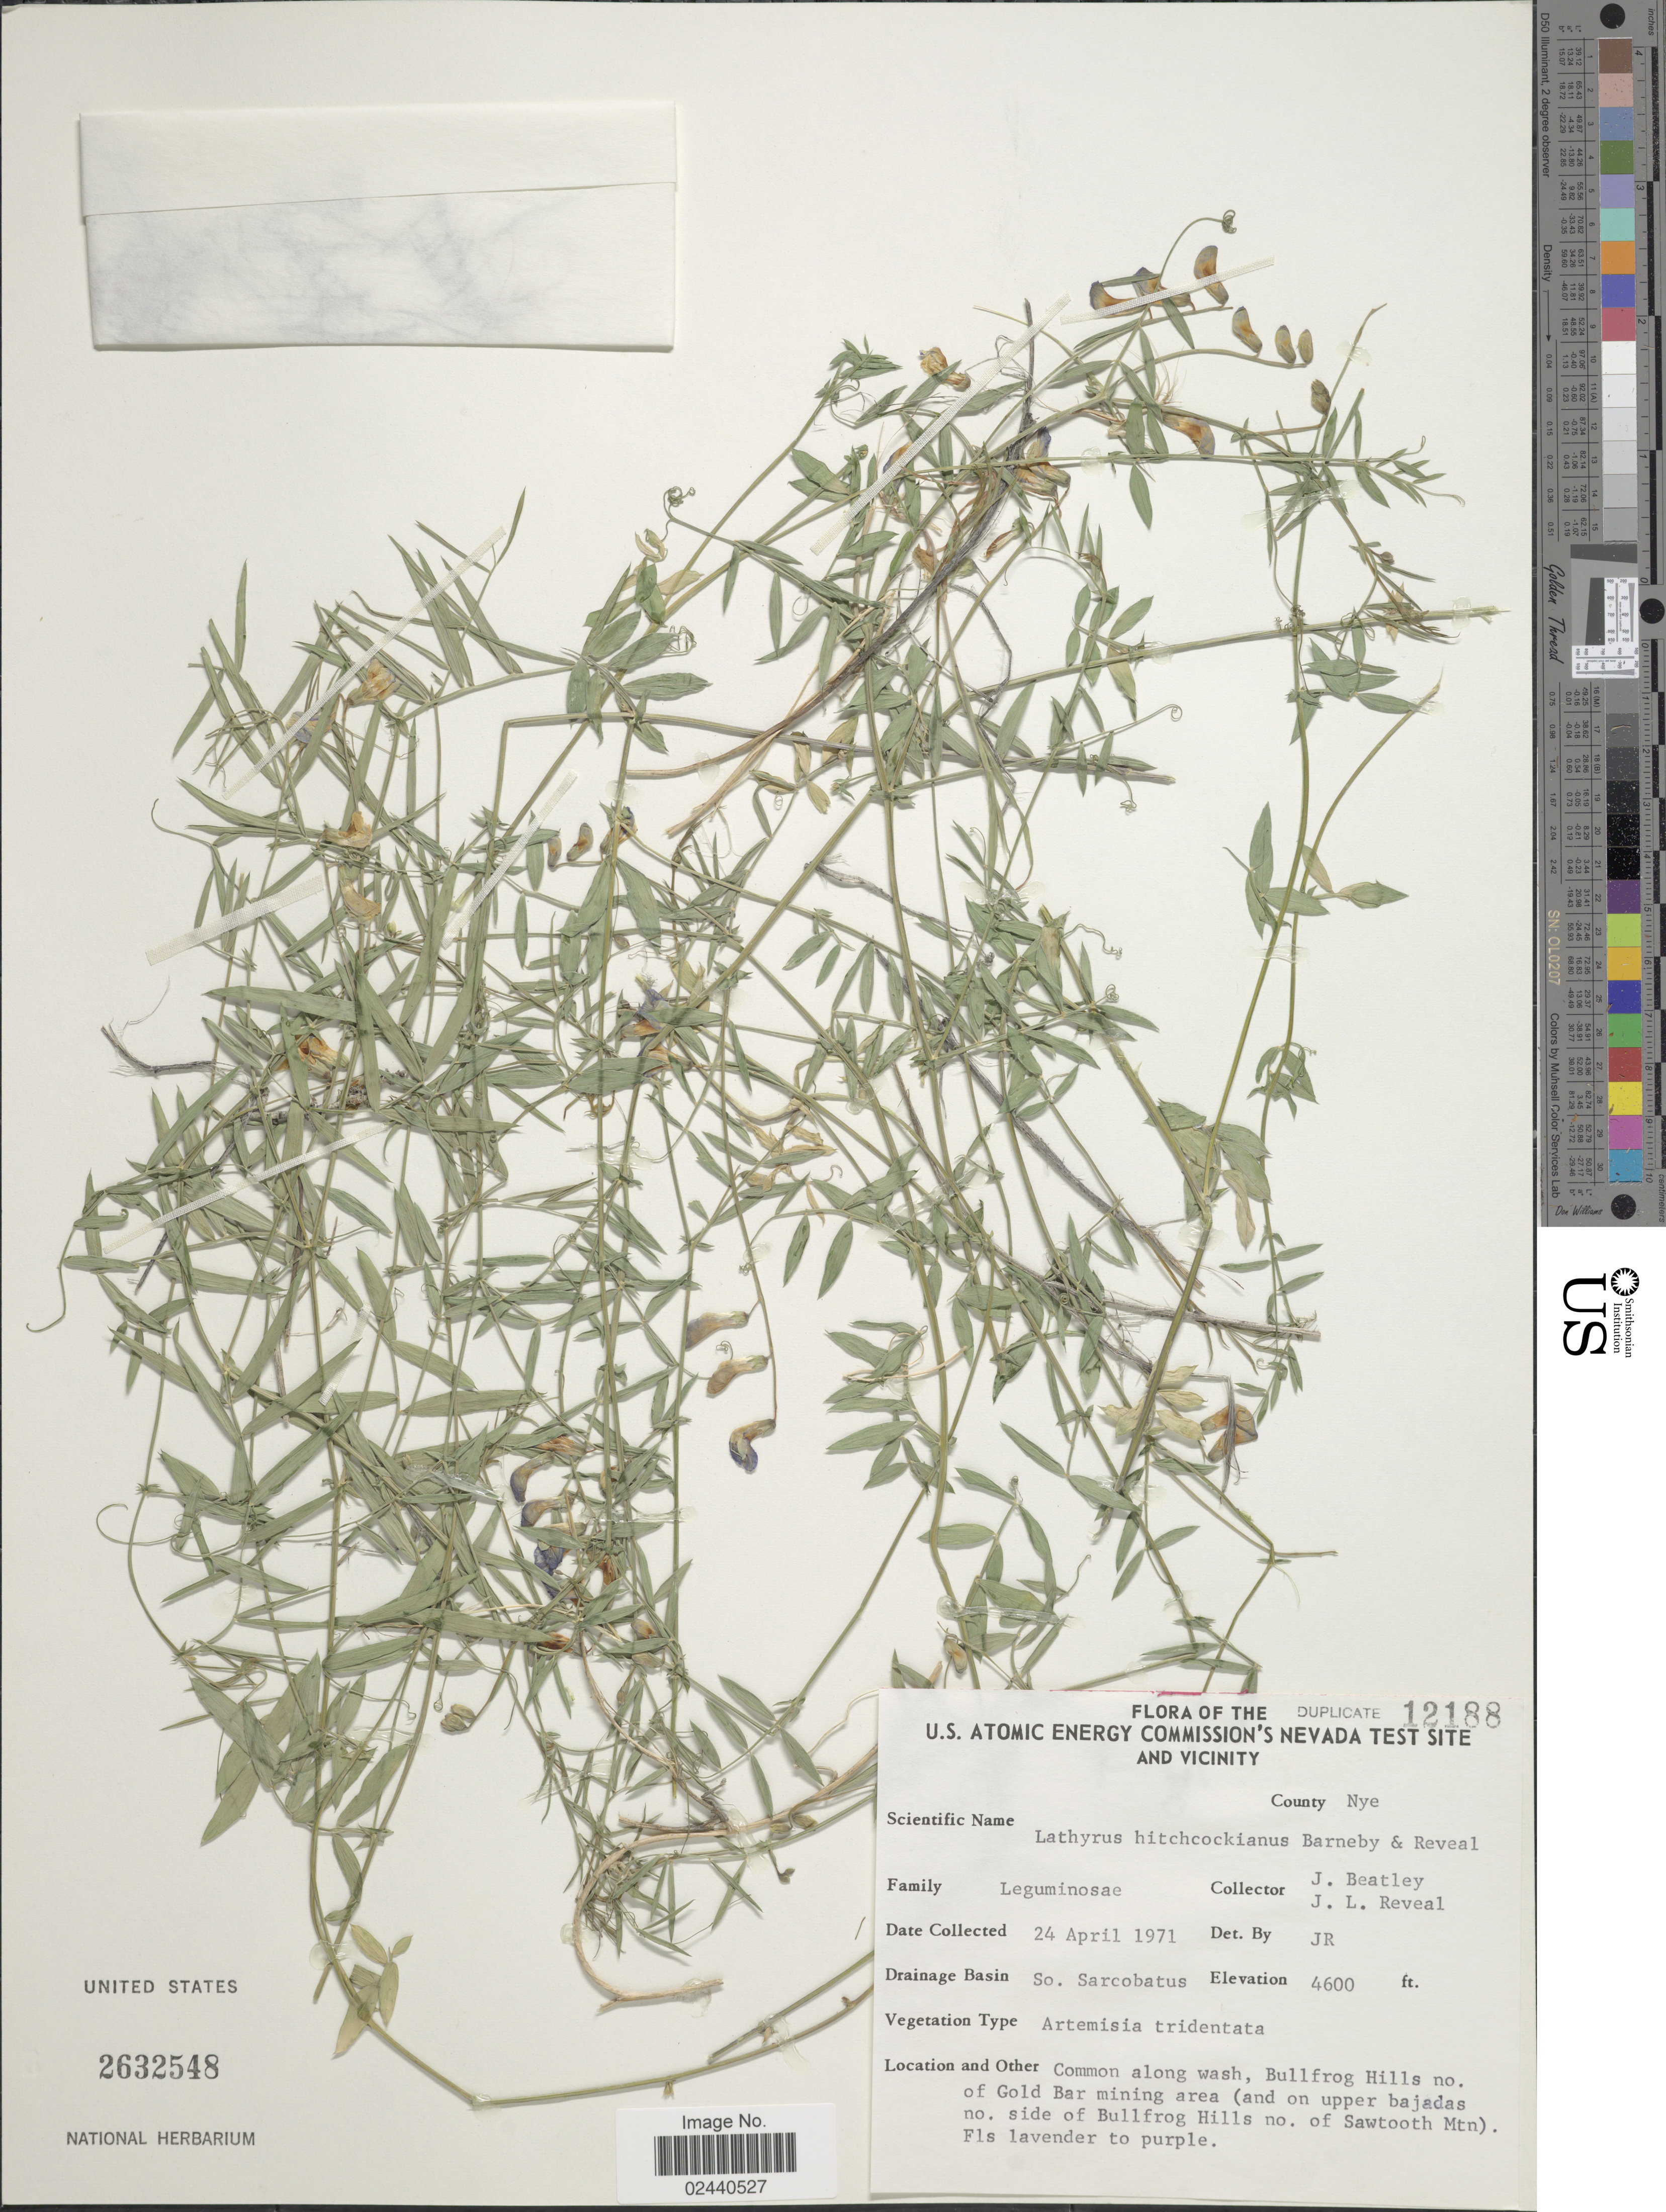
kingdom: Plantae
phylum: Tracheophyta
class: Magnoliopsida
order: Fabales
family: Fabaceae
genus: Lathyrus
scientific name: Lathyrus hitchcockianus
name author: Barneby & Reveal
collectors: J. C. Beatley & J. L. Reveal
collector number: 12188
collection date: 1971-04-24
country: United States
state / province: Nevada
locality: U.S. Antomic Energy Commission's Nevada Test Site and Vicinity. County Nye. So. Sarcobatus. Common along wash, Bullfrog Hills no. of Gold Bar mining area (and on upper bajadas no. side of Bullfrog Hills no. of Sawtooth Mtn)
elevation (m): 1402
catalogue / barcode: US 2632548